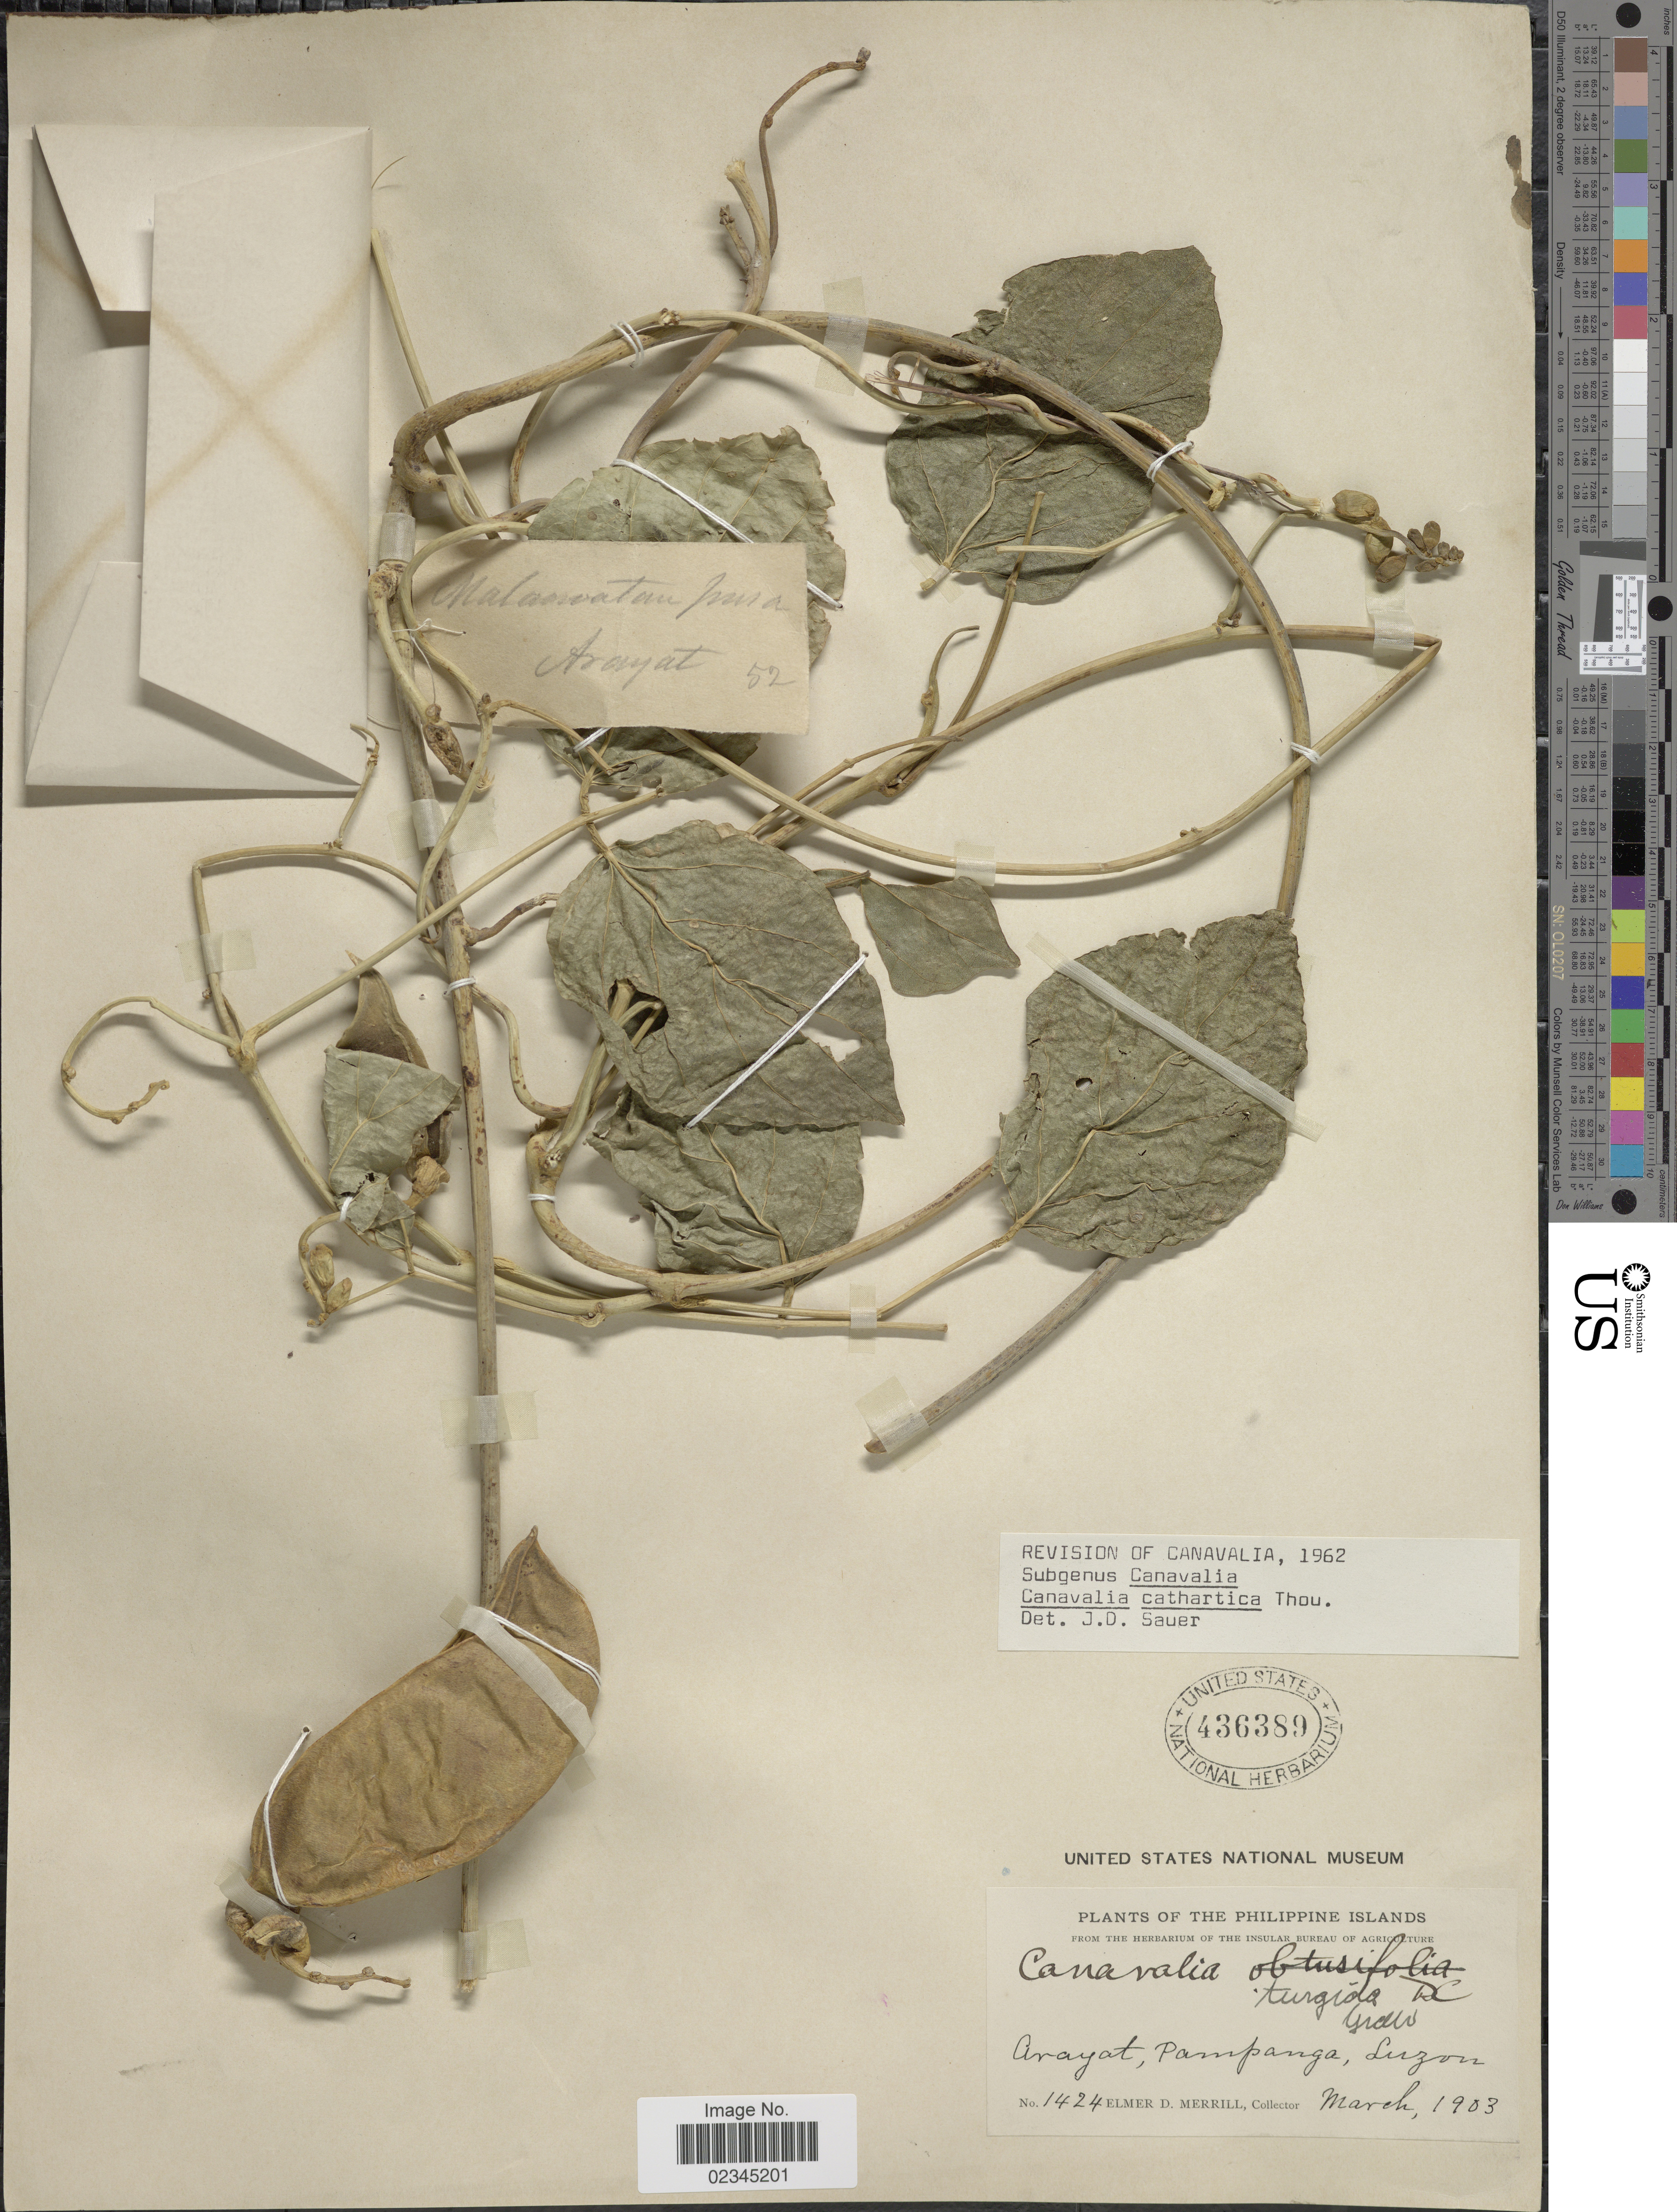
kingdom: Plantae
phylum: Tracheophyta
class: Magnoliopsida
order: Fabales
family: Fabaceae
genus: Canavalia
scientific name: Canavalia cathartica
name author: Thouars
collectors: E. D. Merrill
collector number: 1424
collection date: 1903-03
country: Philippines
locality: Arayat, Pampanga, Luzon.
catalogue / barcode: US 436389